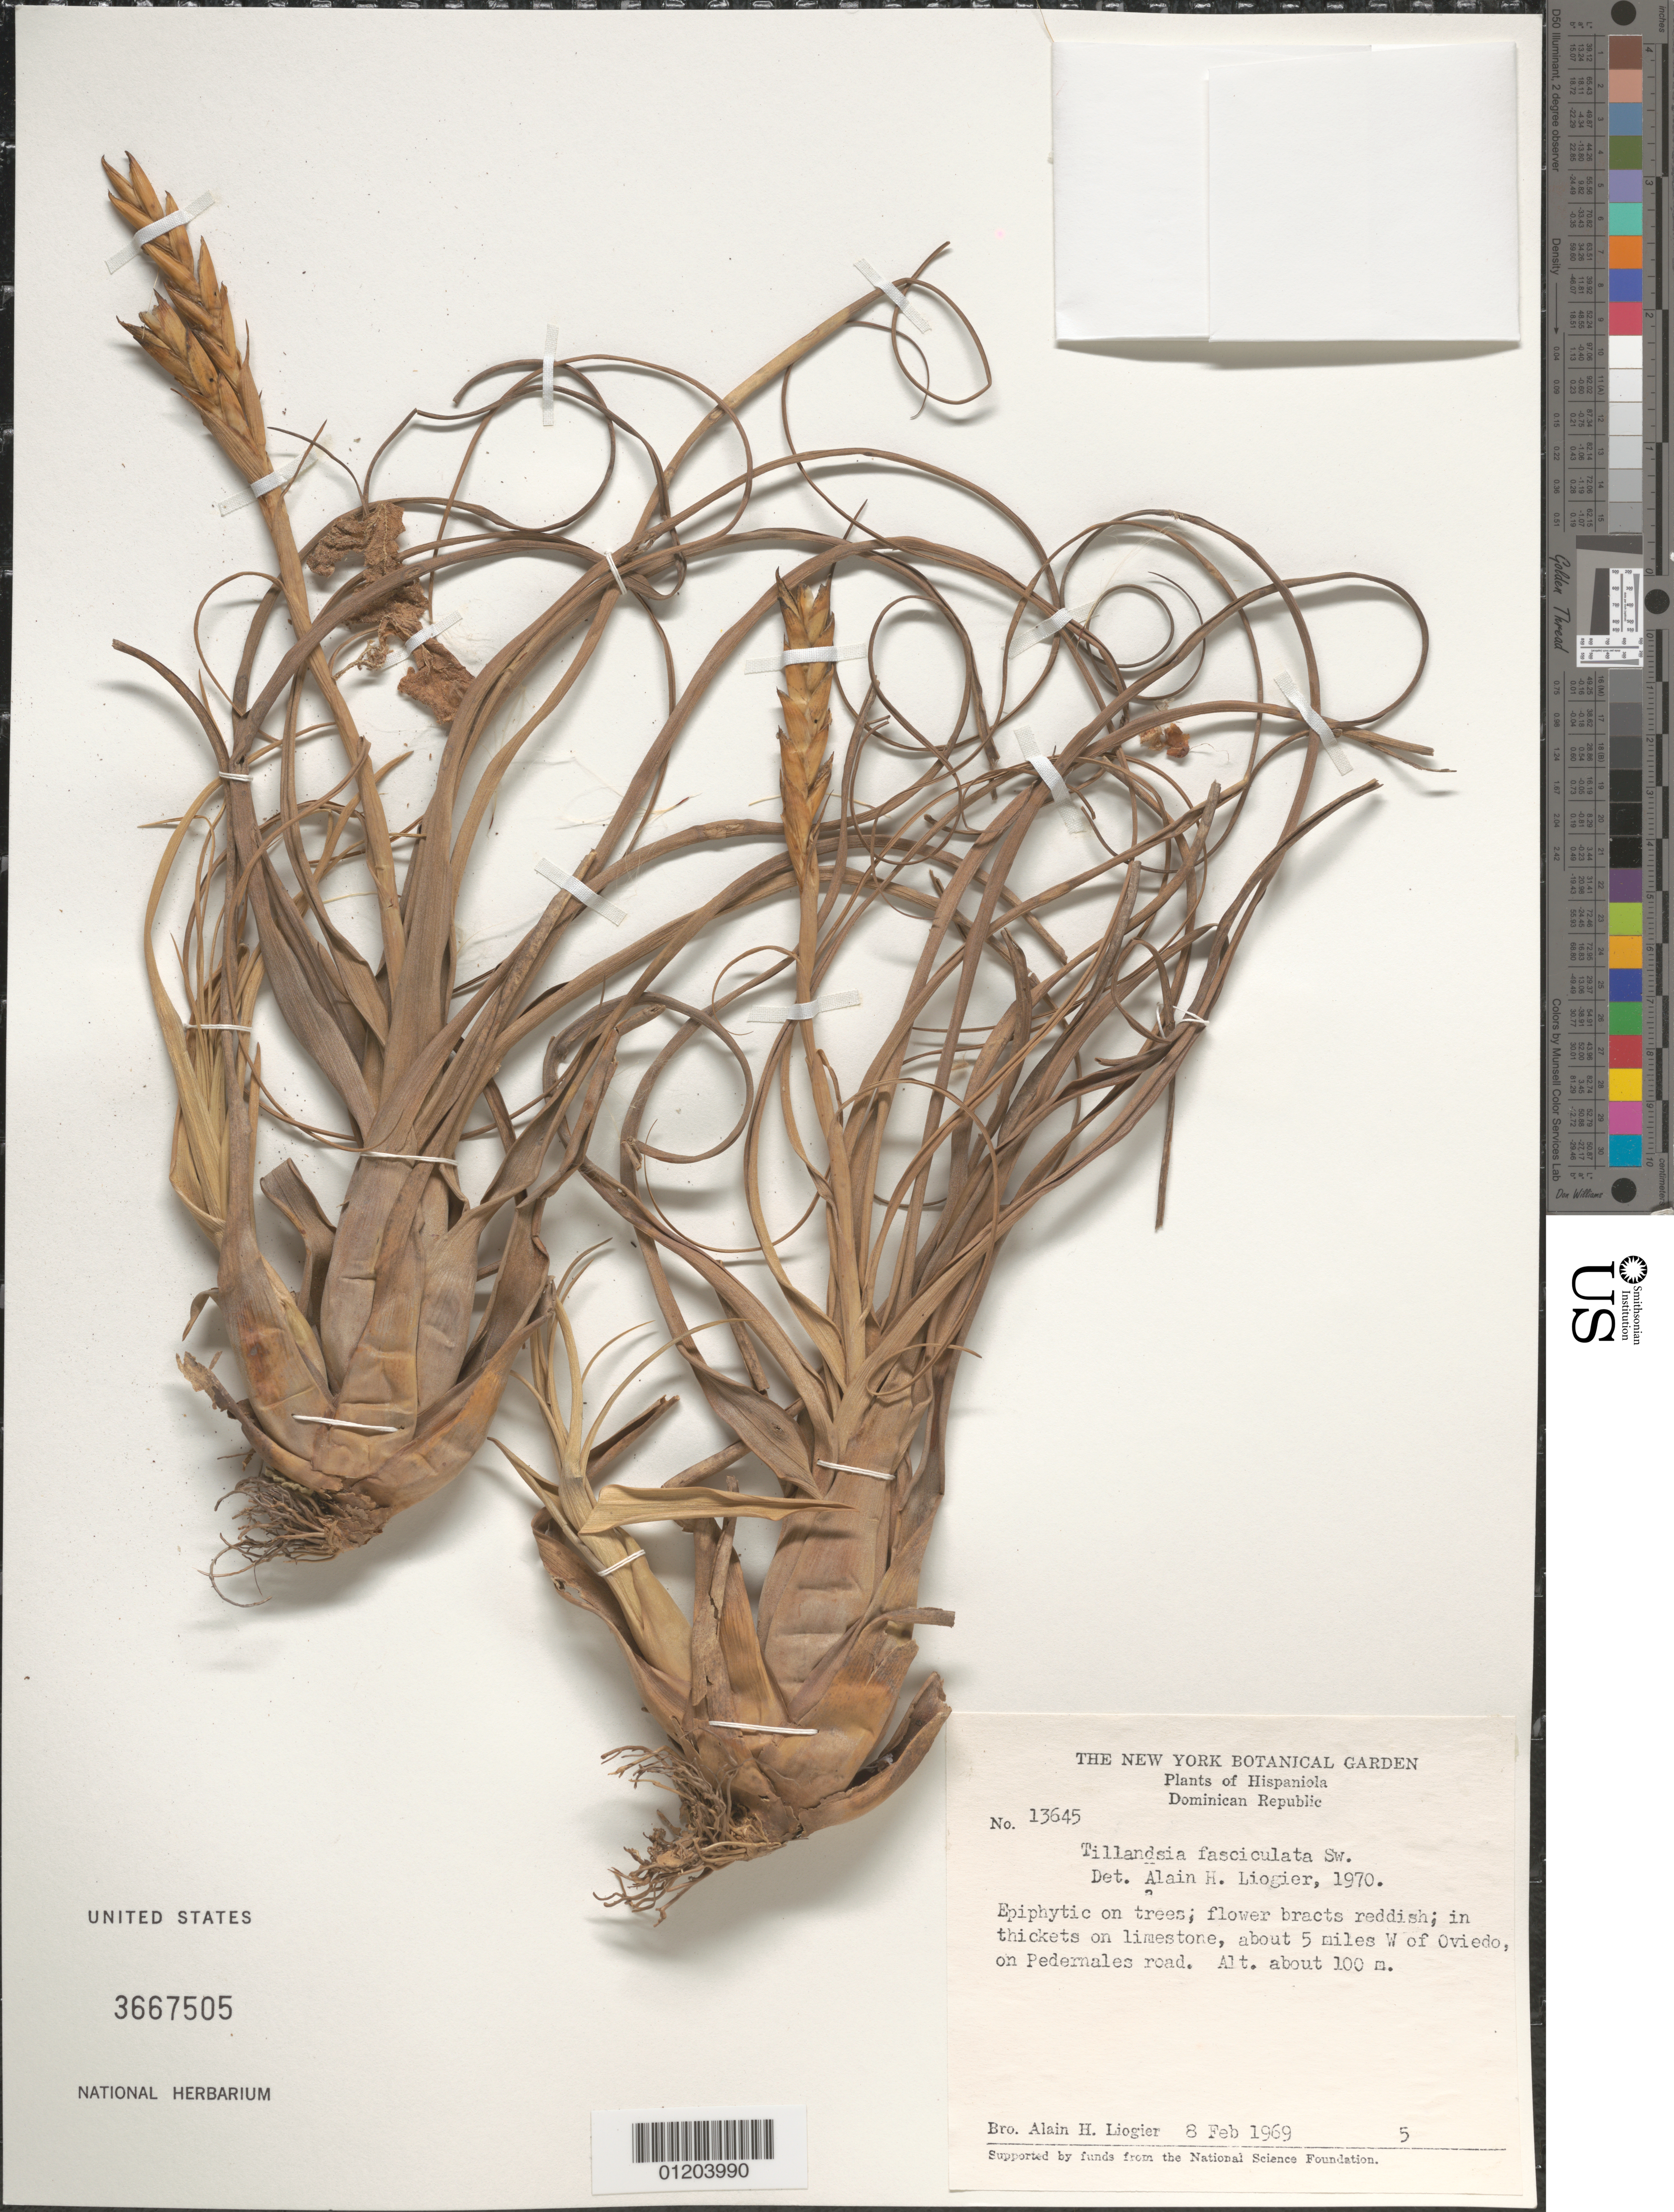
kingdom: Plantae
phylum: Tracheophyta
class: Liliopsida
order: Poales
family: Bromeliaceae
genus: Tillandsia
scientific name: Tillandsia fasciculata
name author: Sw.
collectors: A. H. Liogier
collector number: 13645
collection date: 1969-02-08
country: Dominican Republic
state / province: Pedernales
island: Hispaniola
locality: Oviedo, about 5 miles W on the Pedernales Road.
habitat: In thickets on limestone.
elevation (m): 100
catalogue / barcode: US 3667505